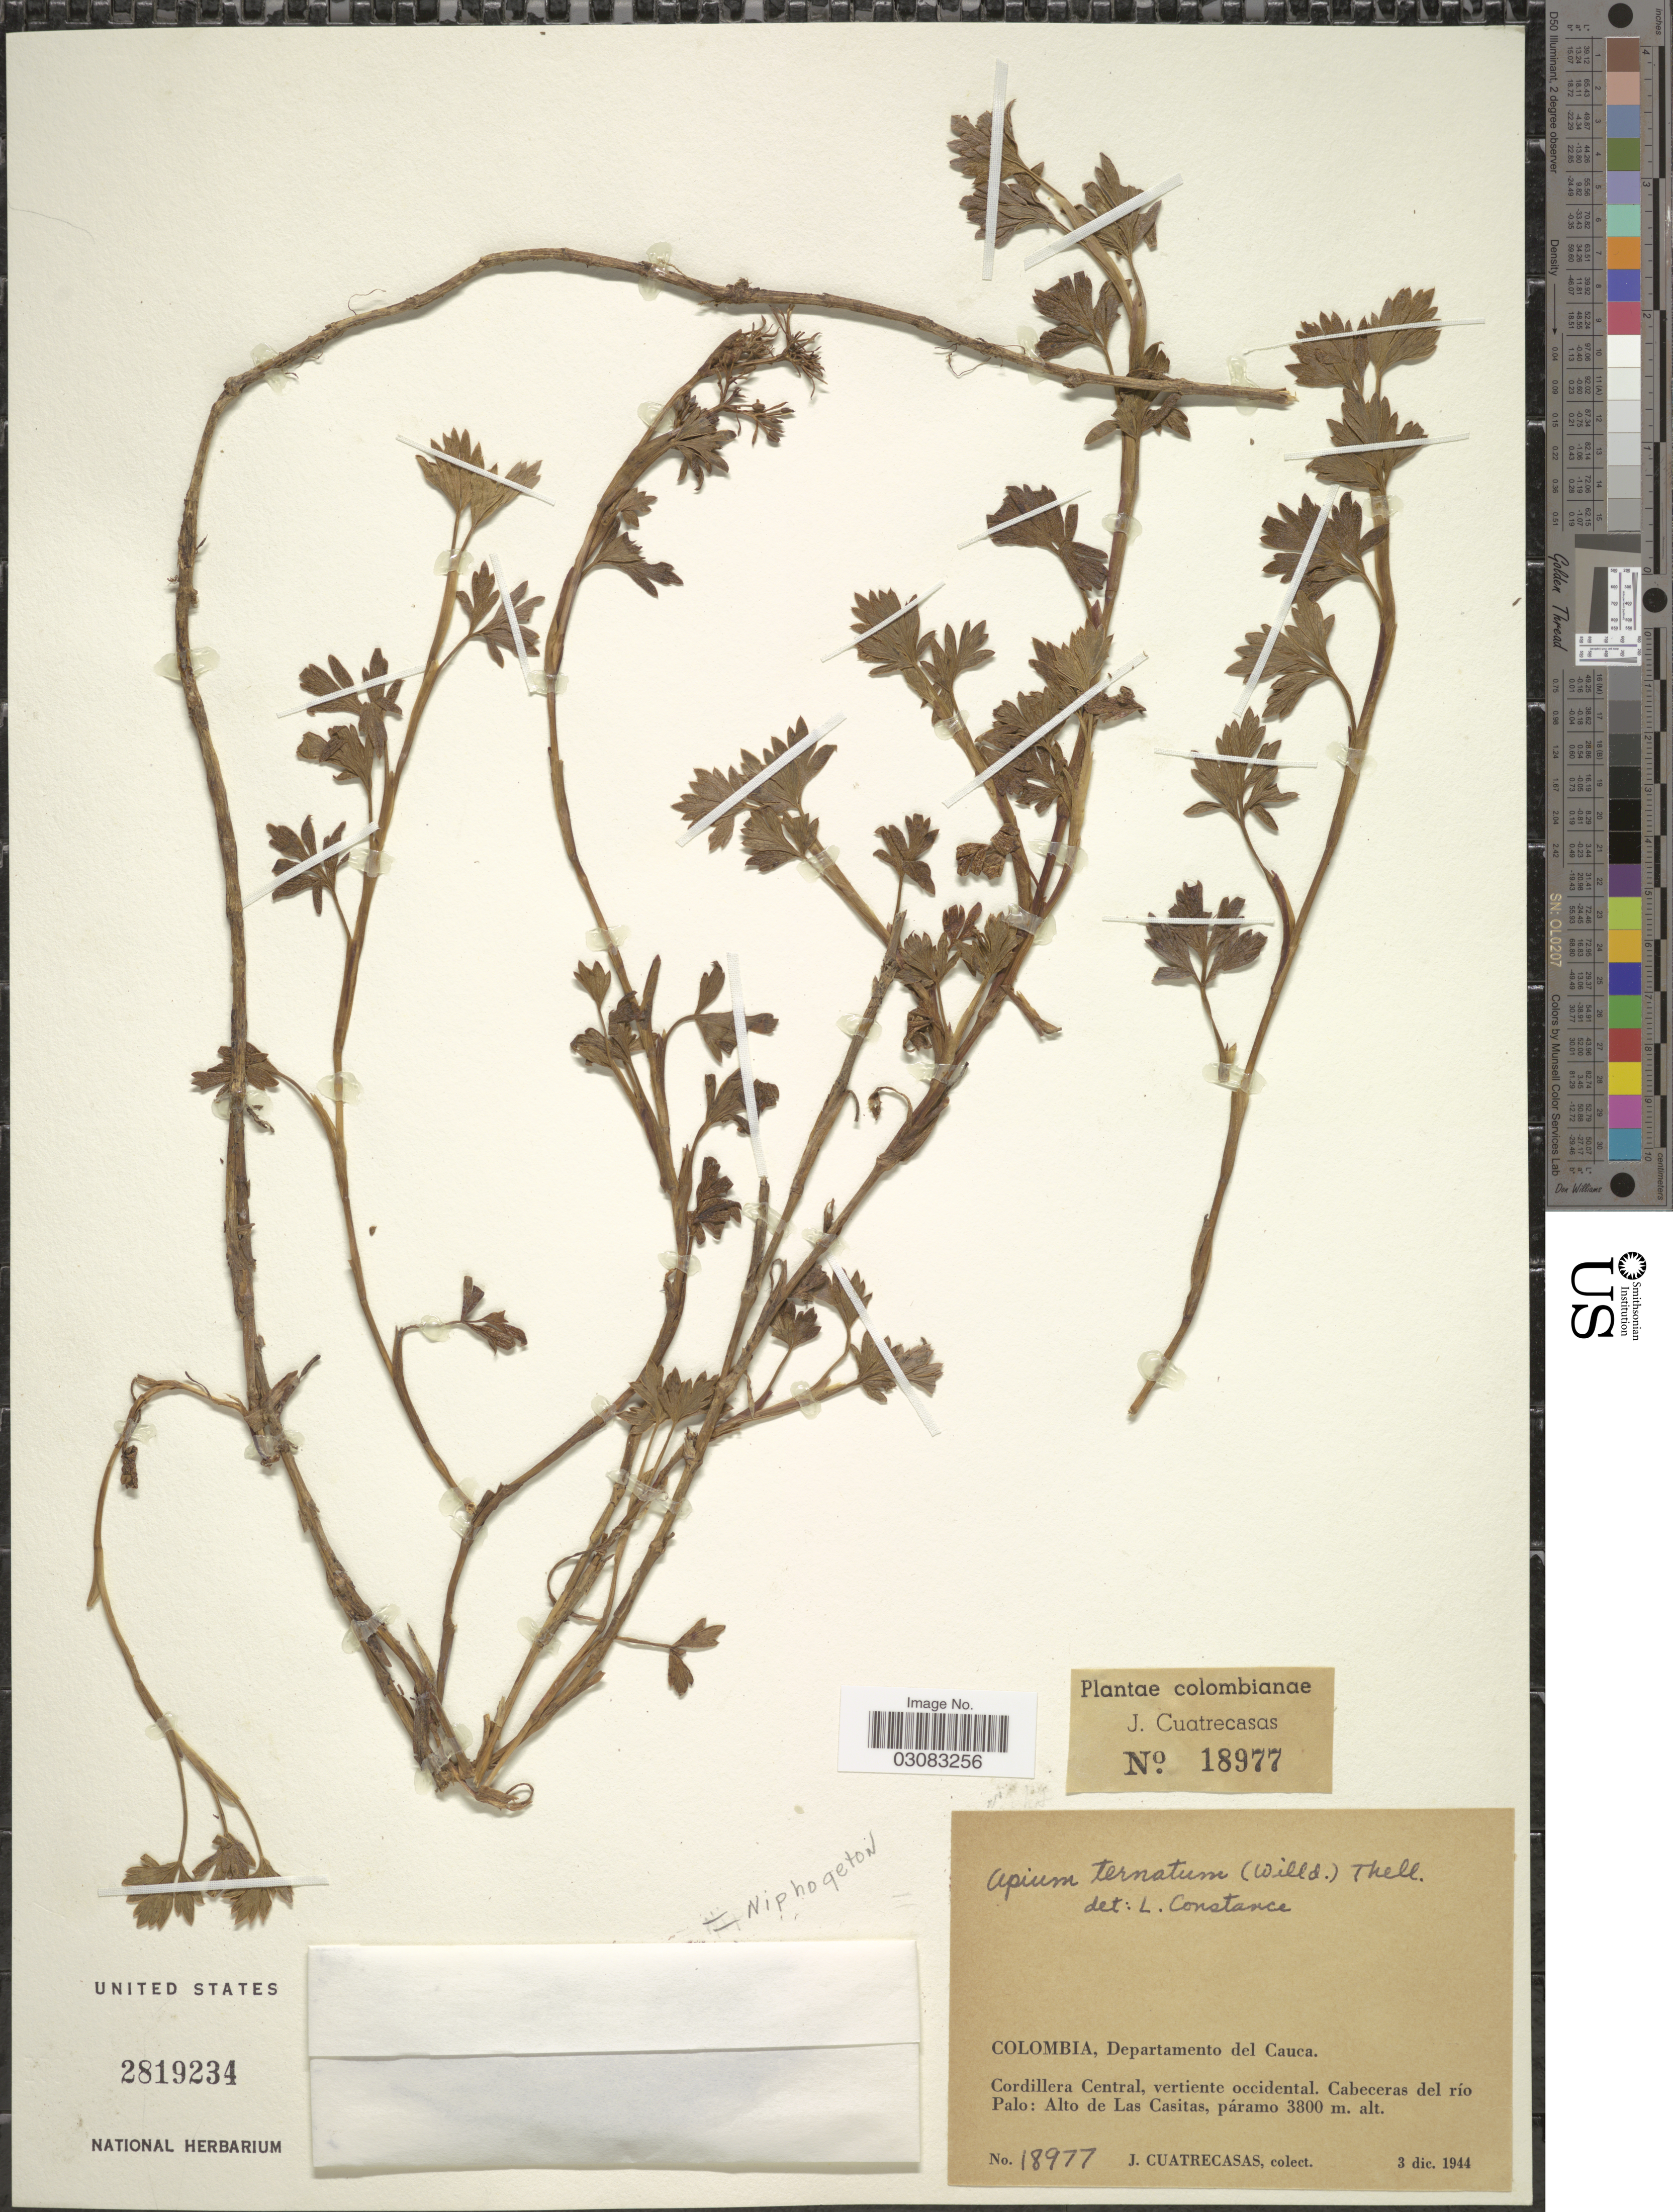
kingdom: Plantae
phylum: Tracheophyta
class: Magnoliopsida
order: Apiales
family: Apiaceae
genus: Niphogeton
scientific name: Niphogeton ternata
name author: (Willd. ex Schltr.) Mathias & Constance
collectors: J. Cuatrecasas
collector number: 18977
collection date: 1944-12-03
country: Colombia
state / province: Cauca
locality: Departamento del Cauca. Cordillera Central, vertiente occidental. Cabeceras del río Palo: Alto de Las Casitas.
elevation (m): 3800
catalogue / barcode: US 2819234